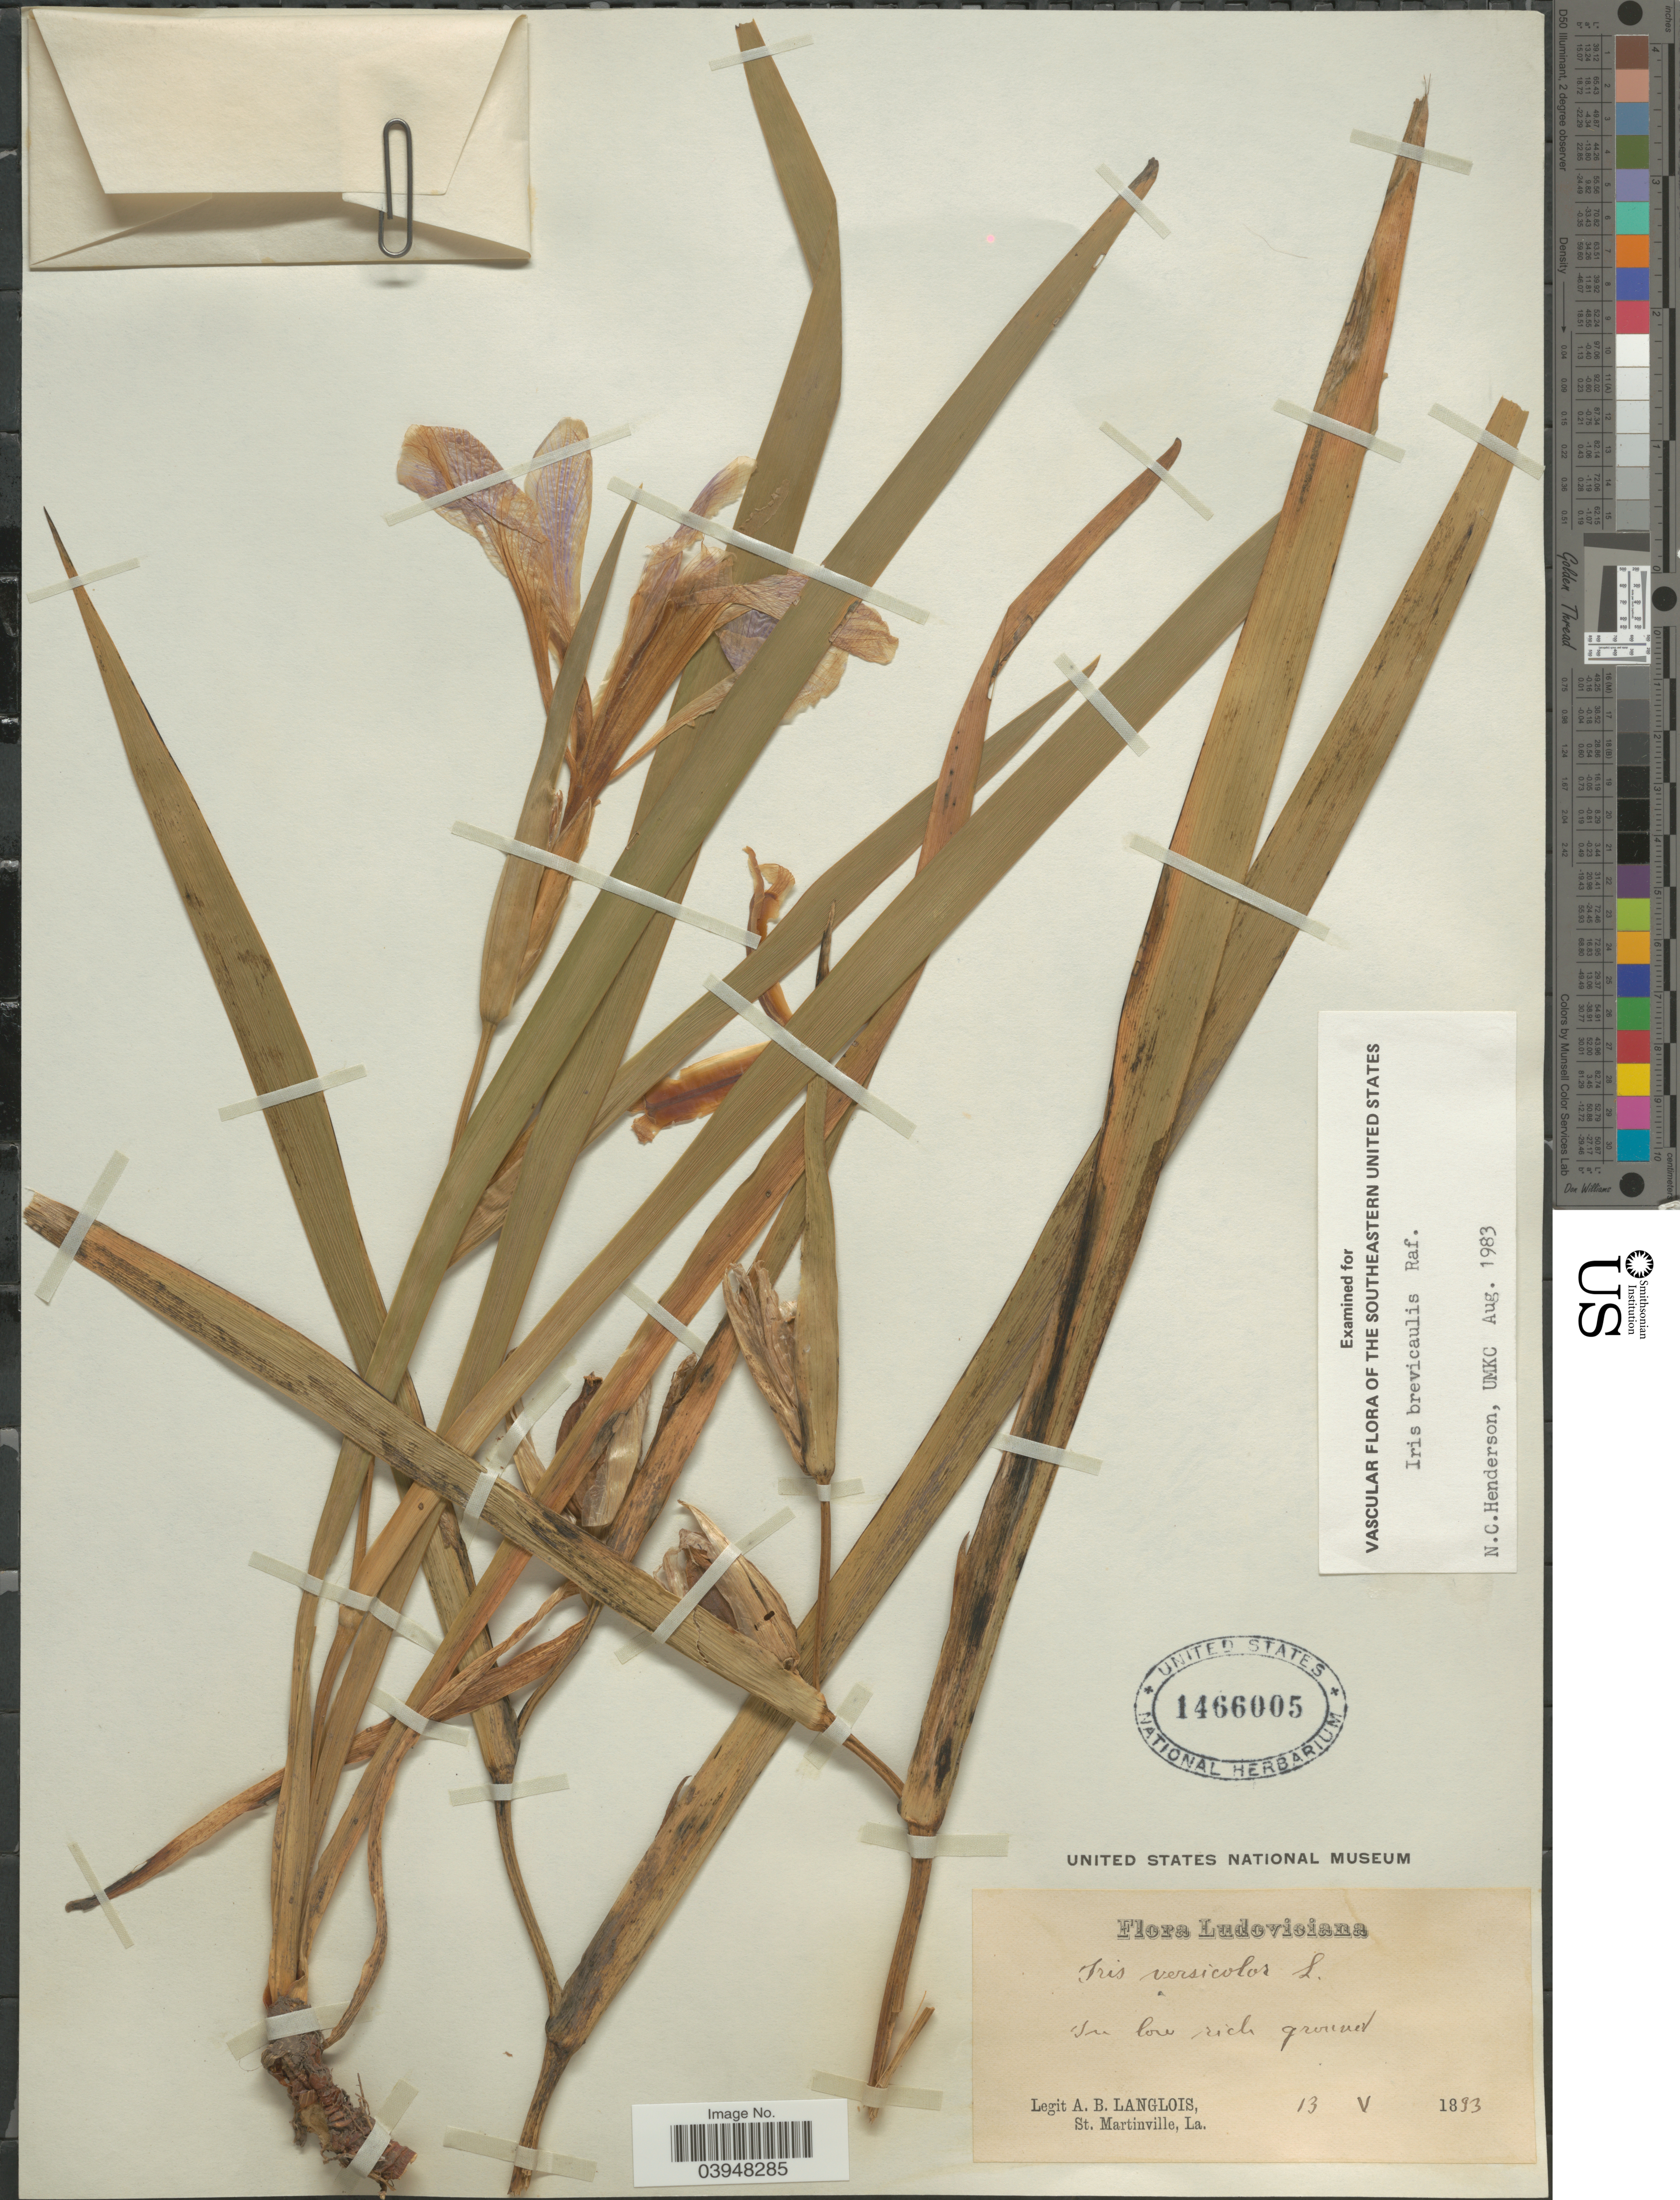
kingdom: Plantae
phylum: Tracheophyta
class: Liliopsida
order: Asparagales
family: Iridaceae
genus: Iris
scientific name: Iris brevicaulis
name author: Raf.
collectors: A. Langlois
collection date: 1893-05-13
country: United States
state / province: Louisiana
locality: Ludoviciana.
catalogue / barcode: US 1466005